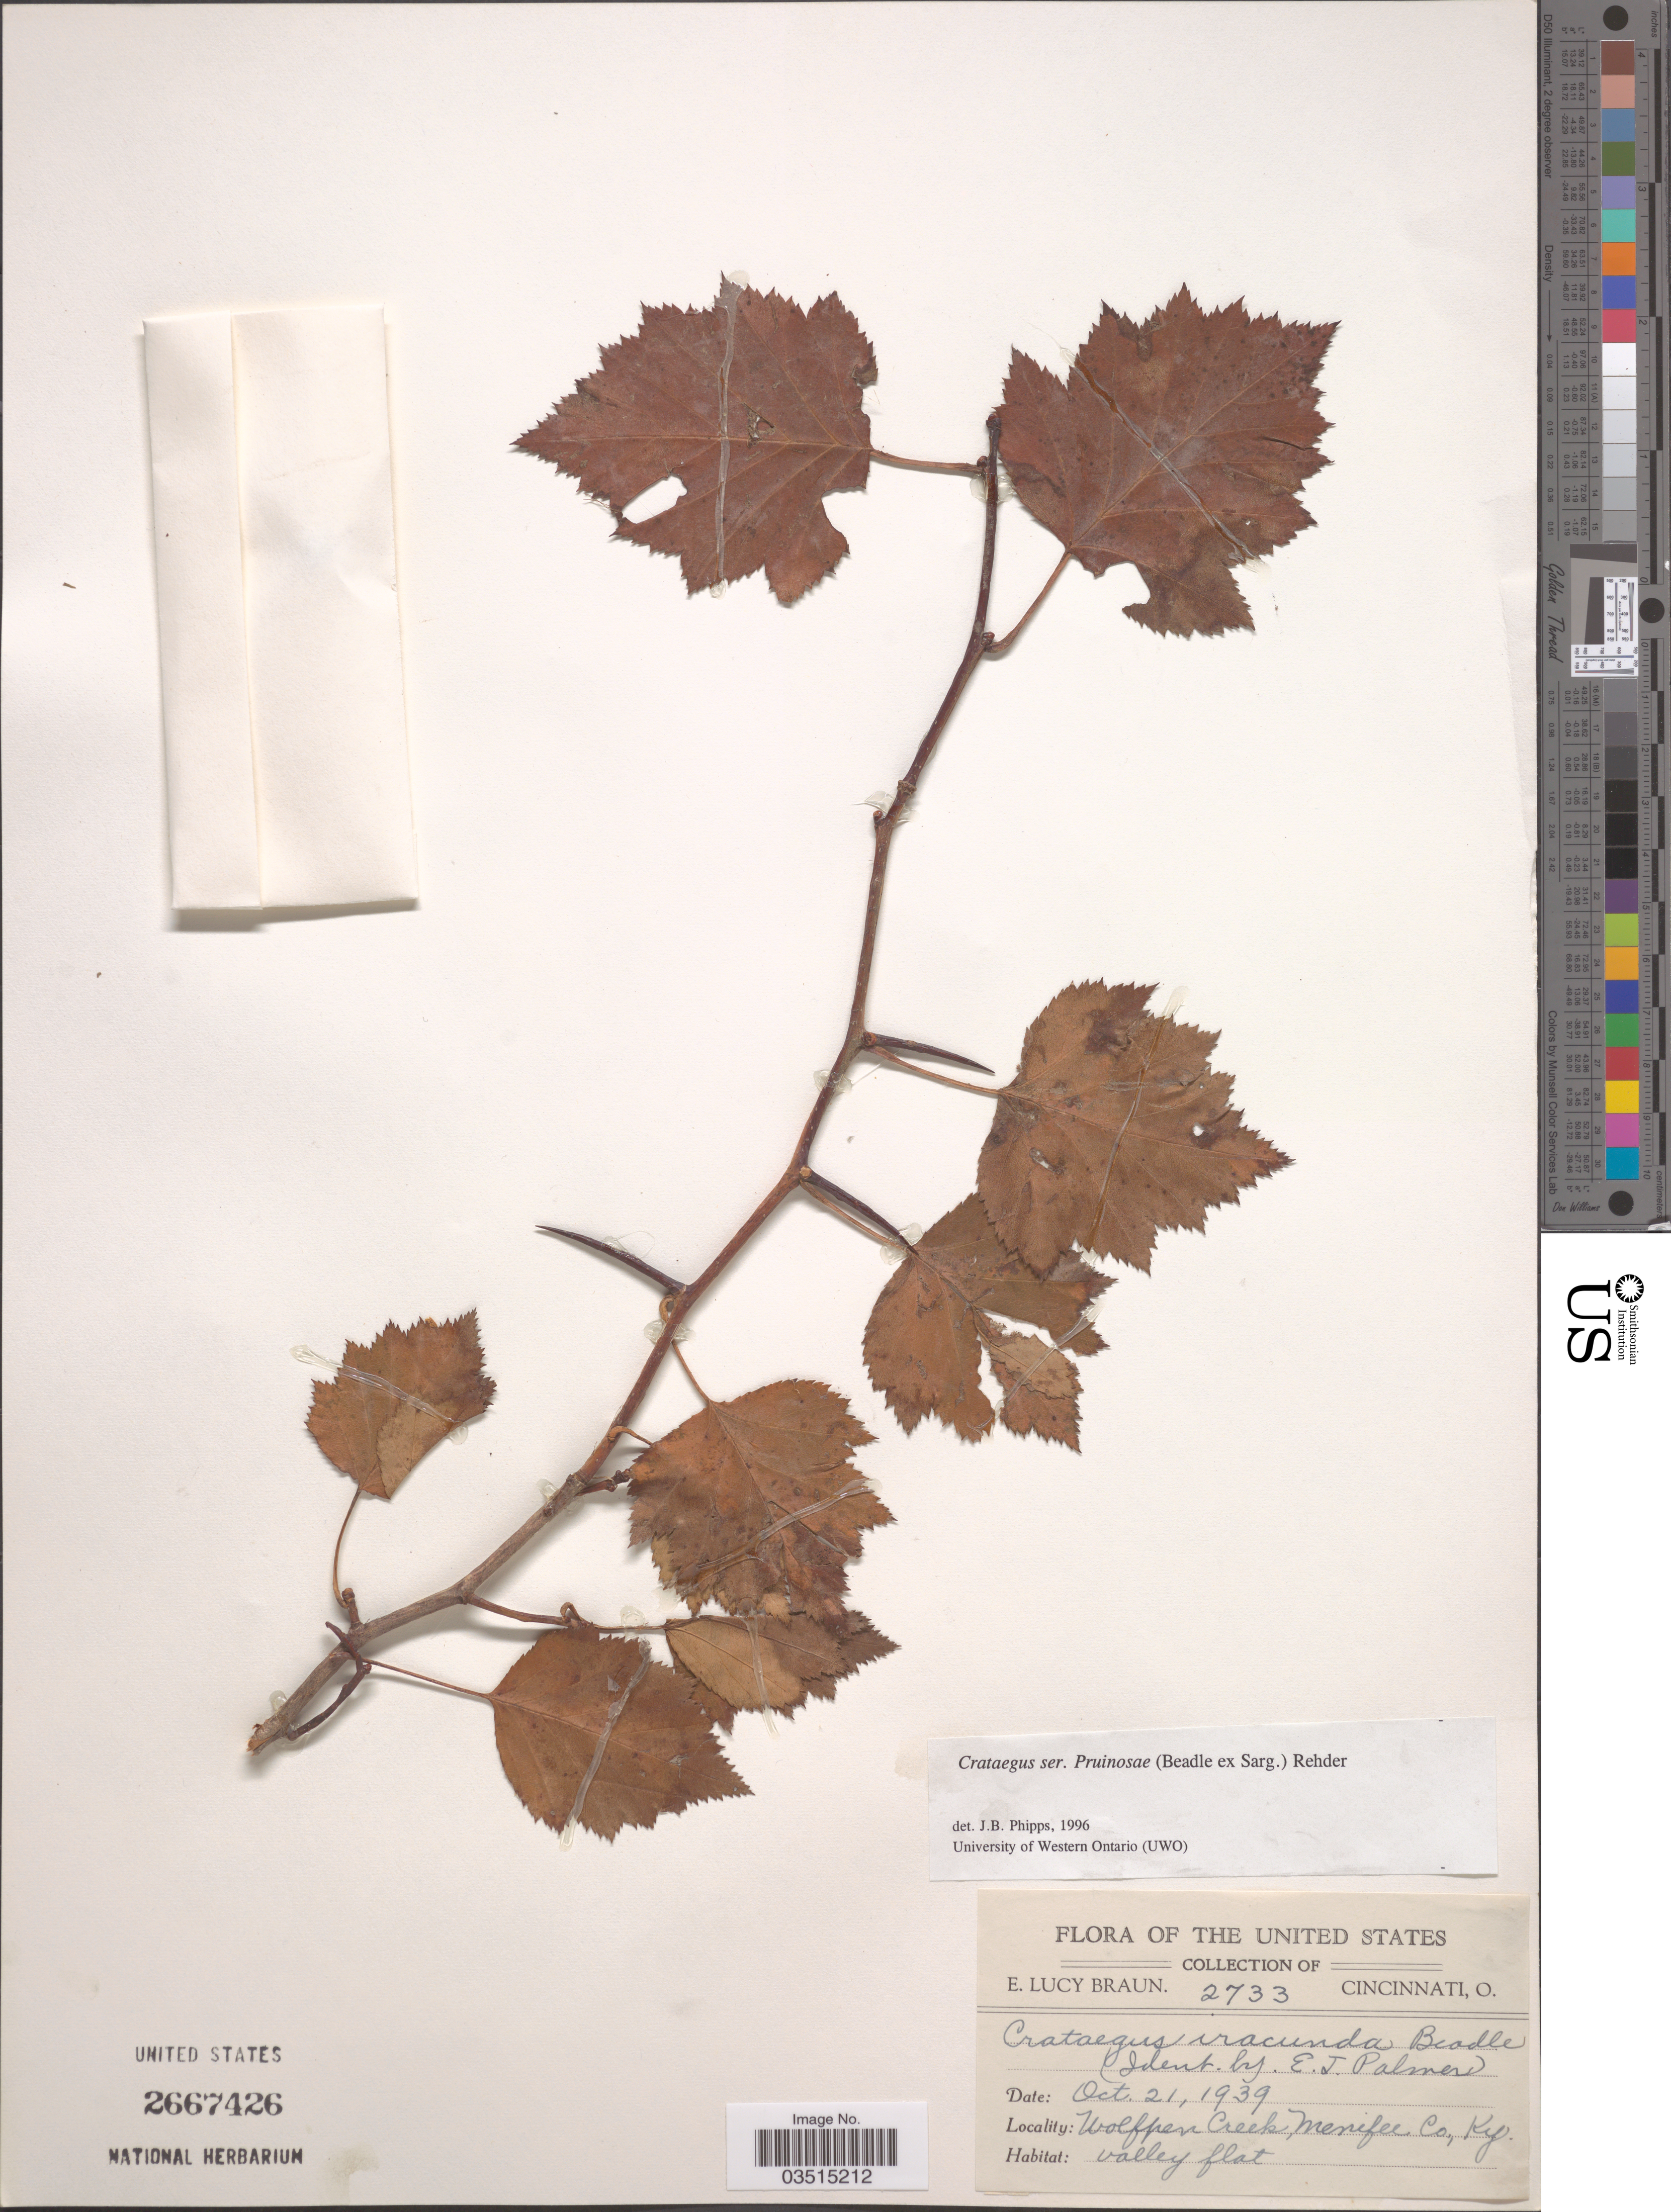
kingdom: Plantae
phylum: Tracheophyta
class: Magnoliopsida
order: Rosales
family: Rosaceae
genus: Crataegus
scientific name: Crataegus iracunda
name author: Beadle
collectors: E. L. Braun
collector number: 2733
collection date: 1939-10-21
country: United States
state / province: Kentucky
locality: Wolfpen Creek, Menifee Co.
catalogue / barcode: US 2667426